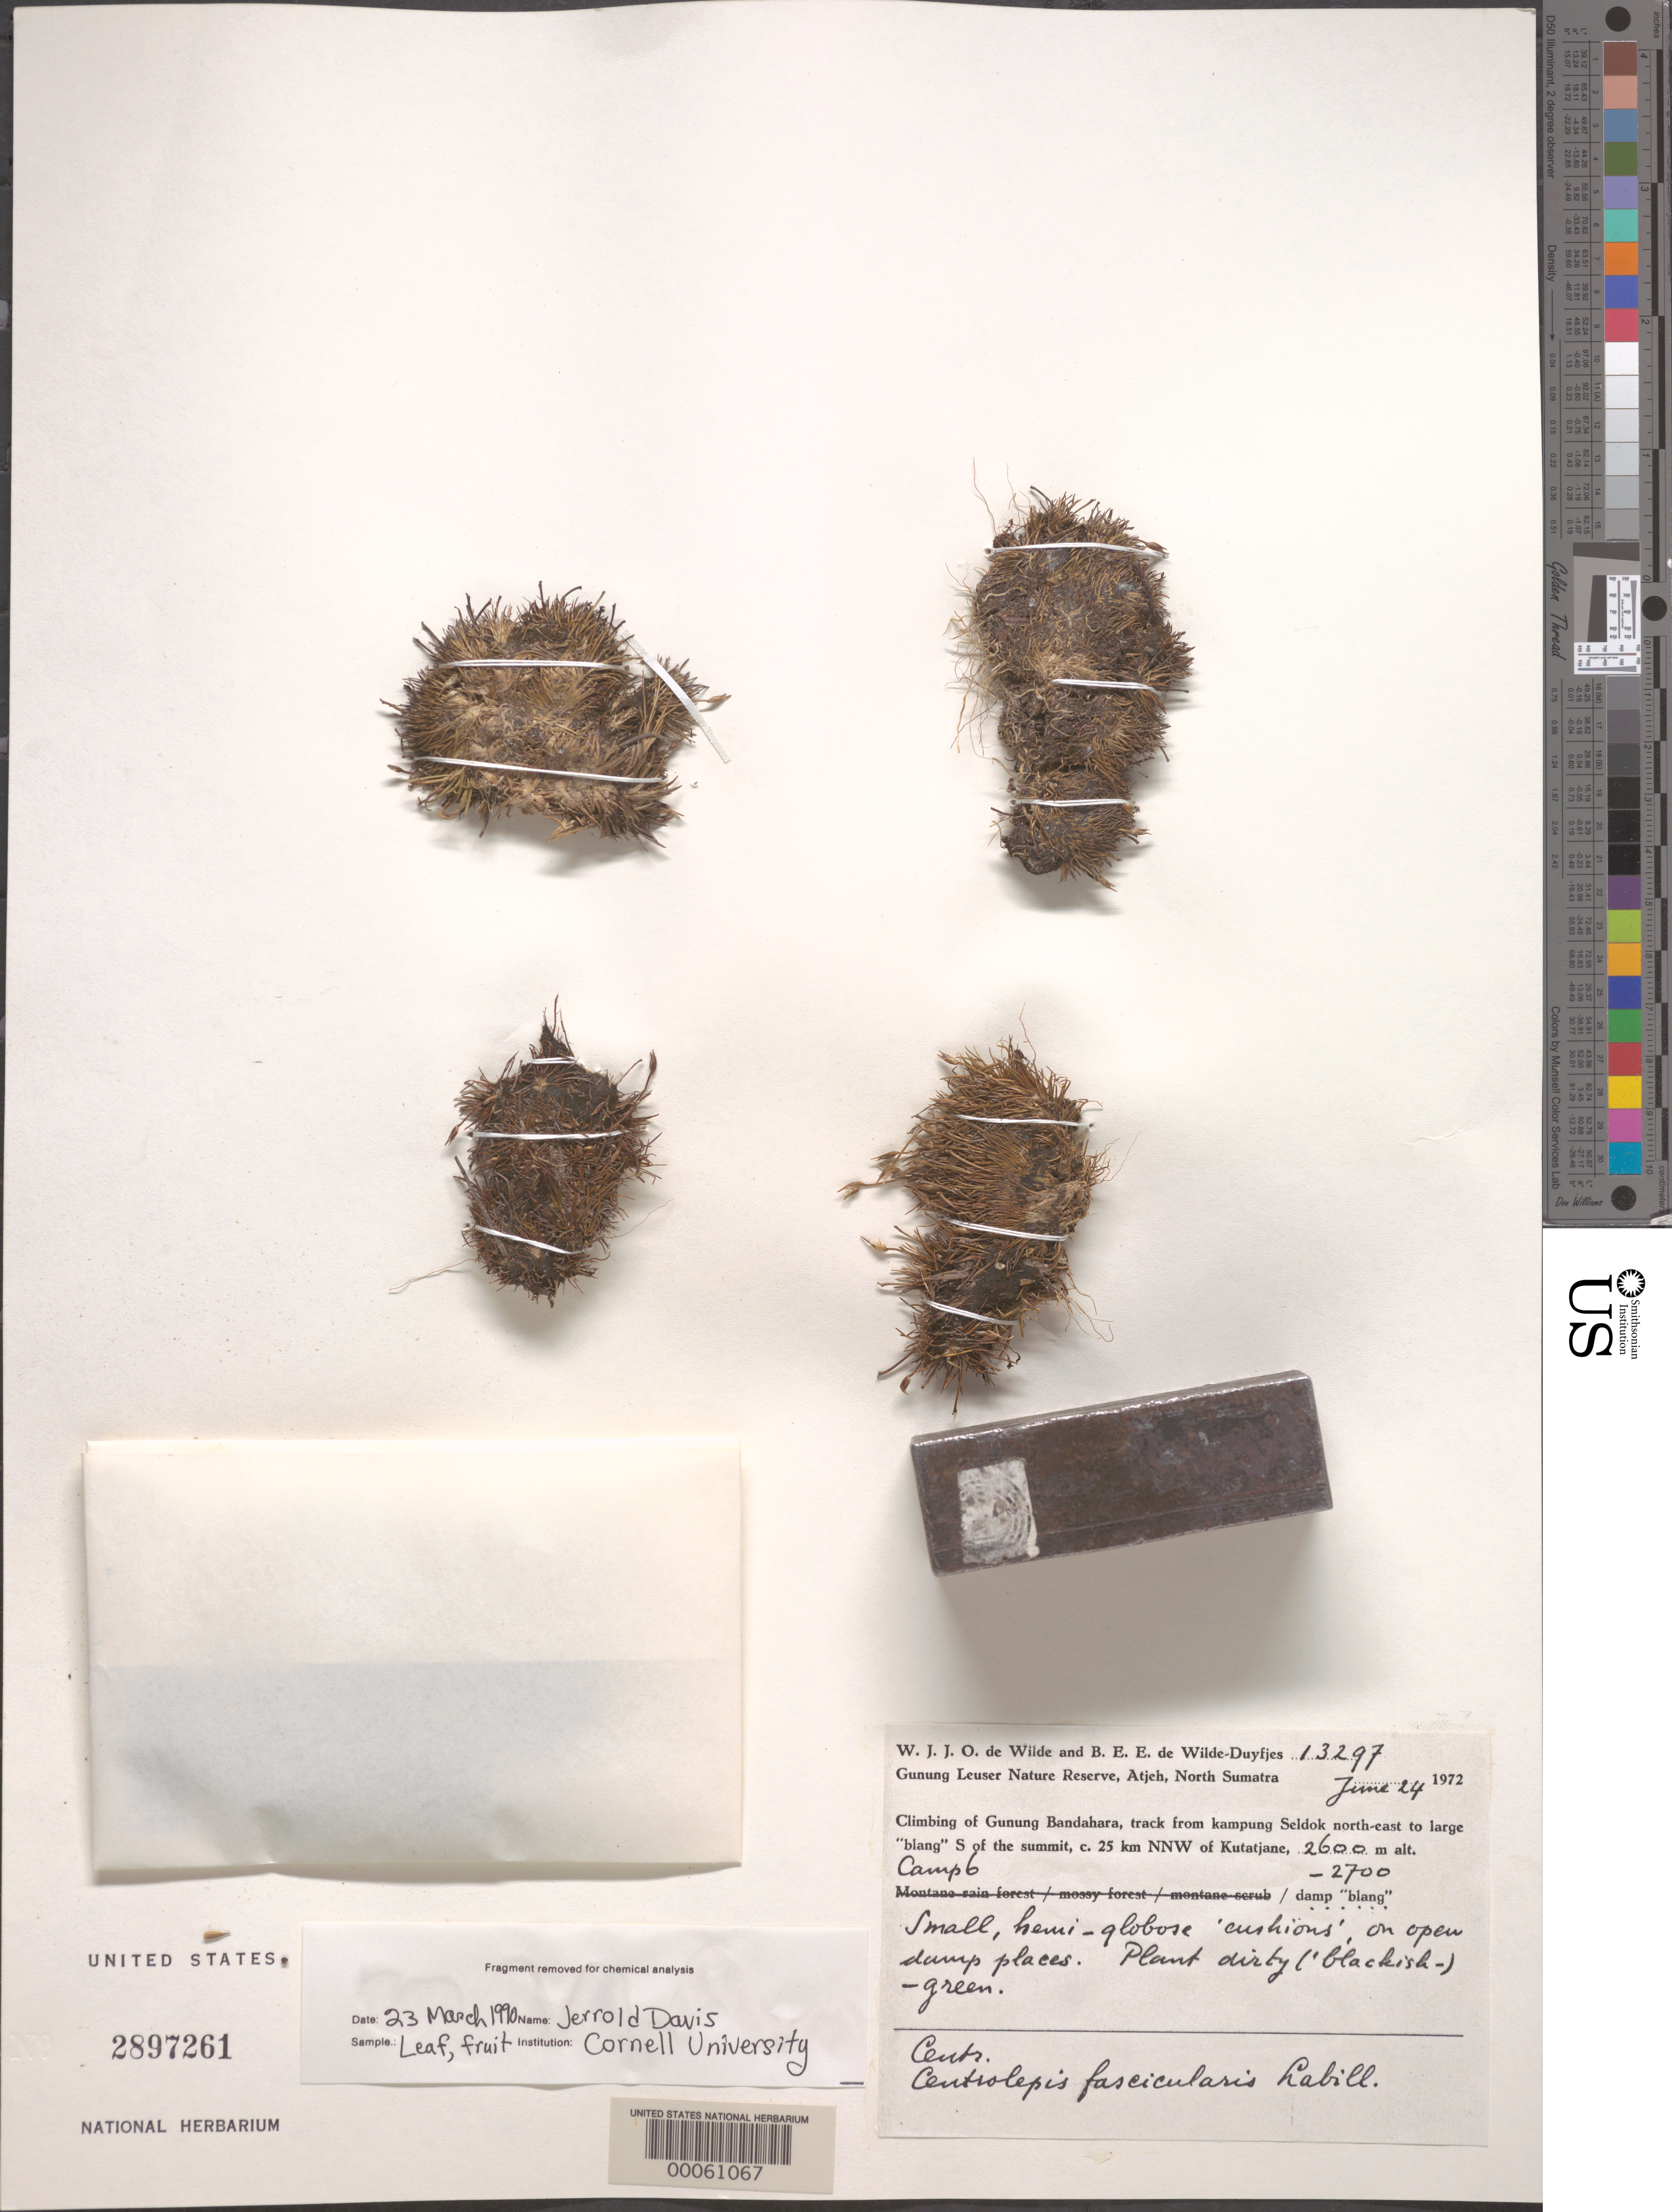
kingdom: Plantae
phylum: Tracheophyta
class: Liliopsida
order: Poales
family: Restionaceae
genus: Centrolepis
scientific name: Centrolepis fascicularis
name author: Labill.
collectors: W. J. de Wilde & B. E. de Wilde-Duyfjes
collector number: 13297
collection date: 1972-06-24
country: Indonesia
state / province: Sumatra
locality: Gunung Leuser Nature Reserve, Atjeh, North Sumatra. Climbing of Gunung Bandahara, track from kampung Seldok north-east to large "blang" S of the summit, c. 25 km NNW of Kutatjane, Camp 6.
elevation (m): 2600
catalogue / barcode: US 2897261